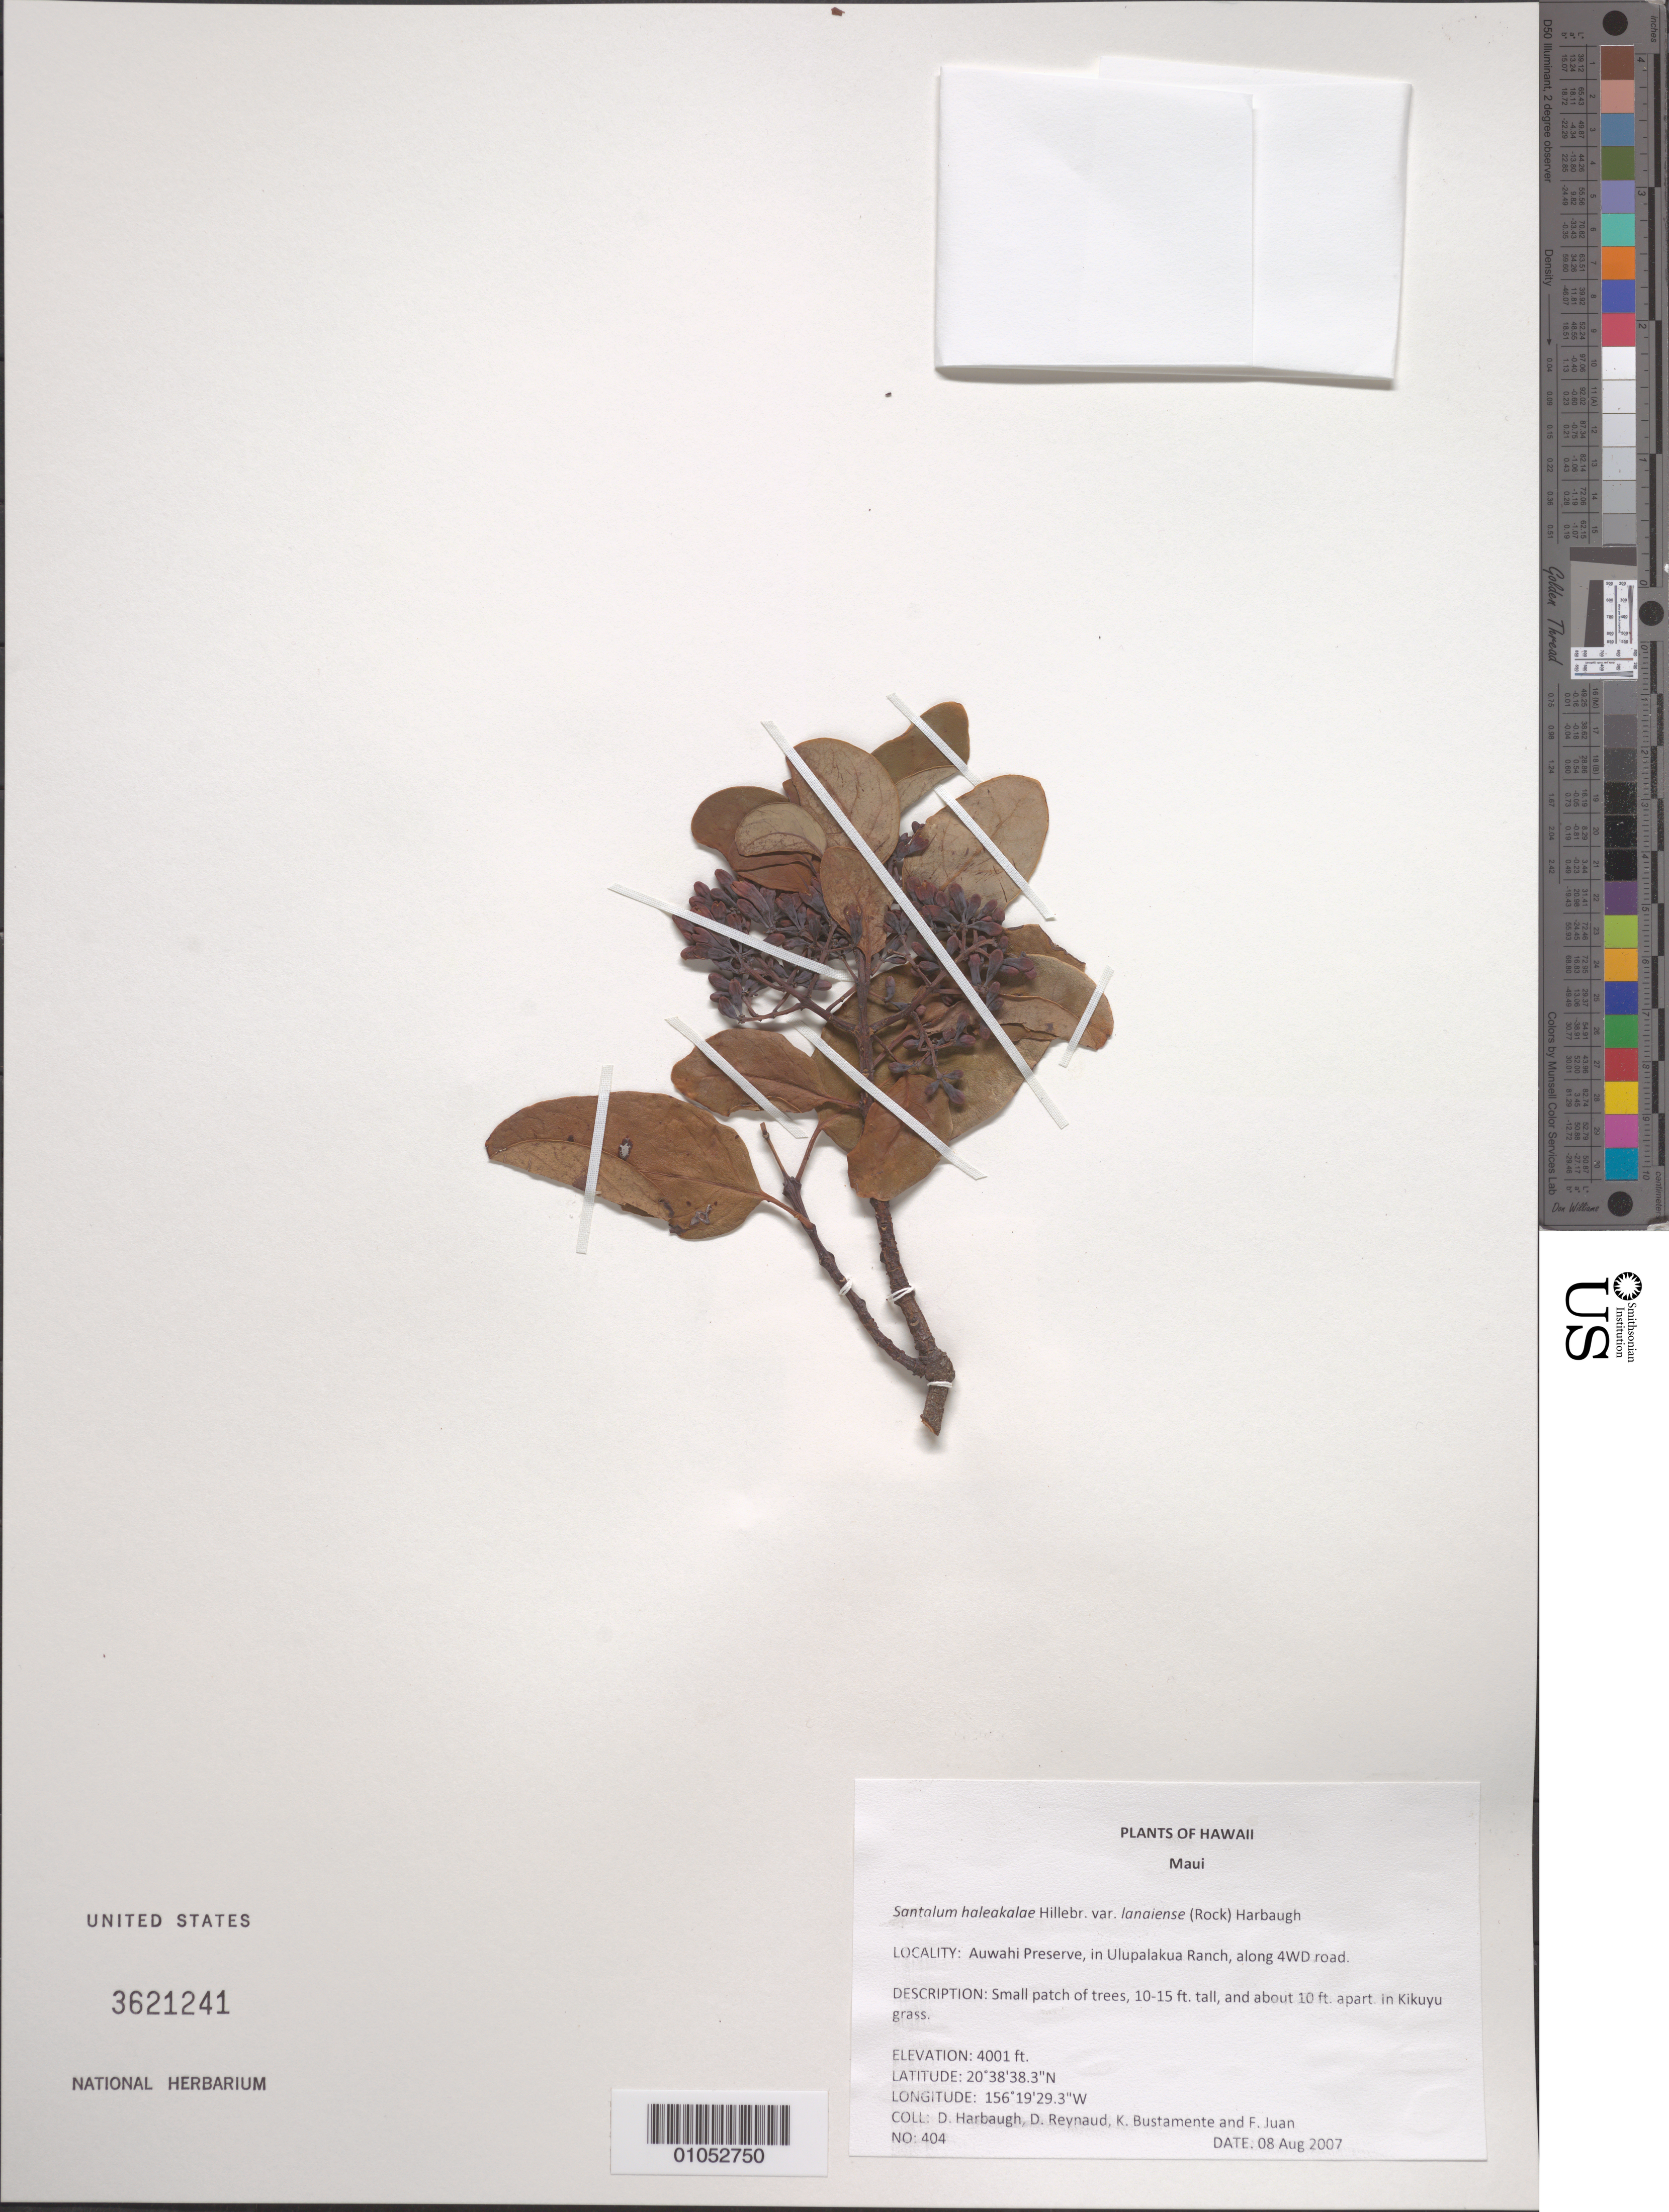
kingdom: Plantae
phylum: Tracheophyta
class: Magnoliopsida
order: Santalales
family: Santalaceae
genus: Santalum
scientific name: Santalum haleakalae var. lanaiense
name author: (Rock) Harbaugh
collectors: D. Harbaugh, D. Reynaud, K. M. Bustamente & F. Juan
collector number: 404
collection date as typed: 8 Aug 2007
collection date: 2007-08-08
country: United States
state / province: Hawaii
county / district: Maui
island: Maui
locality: Auwahi Preserve, in Ulupalakua Ranch, along 4WD road.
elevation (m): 1220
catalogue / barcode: US 3621241